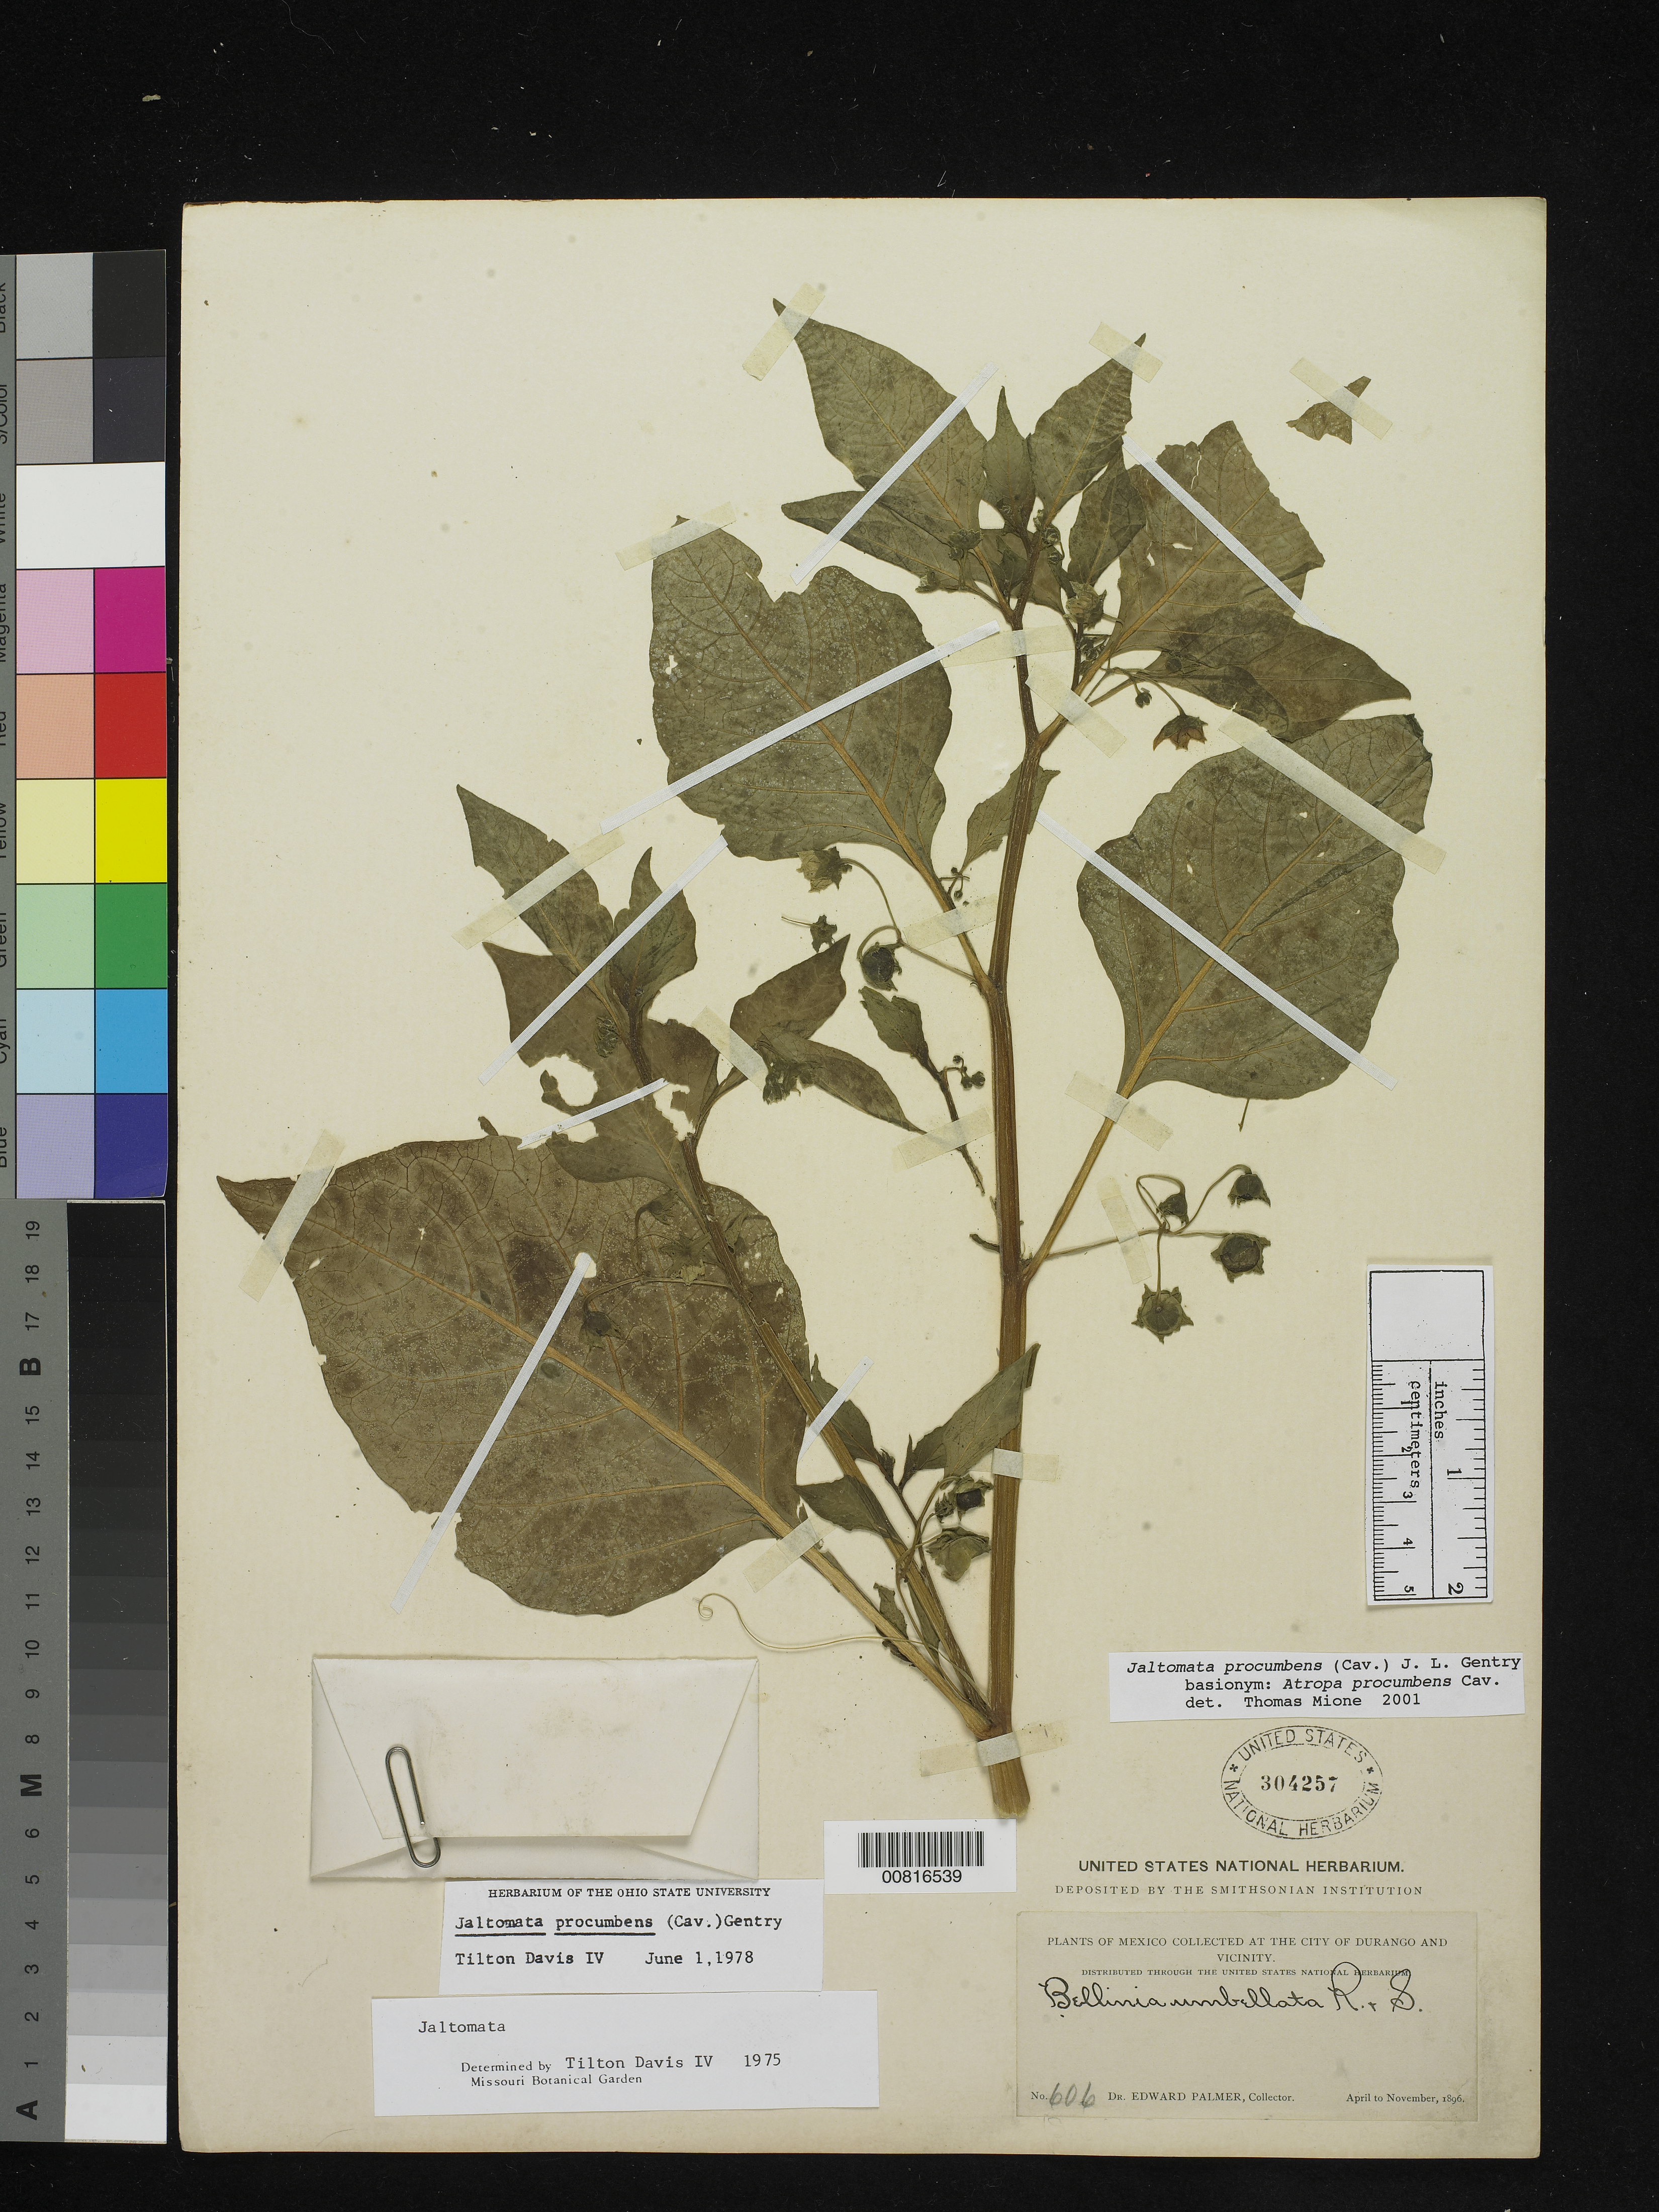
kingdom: Plantae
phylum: Tracheophyta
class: Magnoliopsida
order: Solanales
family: Solanaceae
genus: Jaltomata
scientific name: Jaltomata procumbens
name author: (Cav.) J.L. Gentry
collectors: E. Palmer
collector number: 606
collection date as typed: Apr 1896 to -- Nov 1896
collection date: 1896-04/1896-11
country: Mexico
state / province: Durango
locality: City of Durango and vicinity.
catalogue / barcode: US 304257